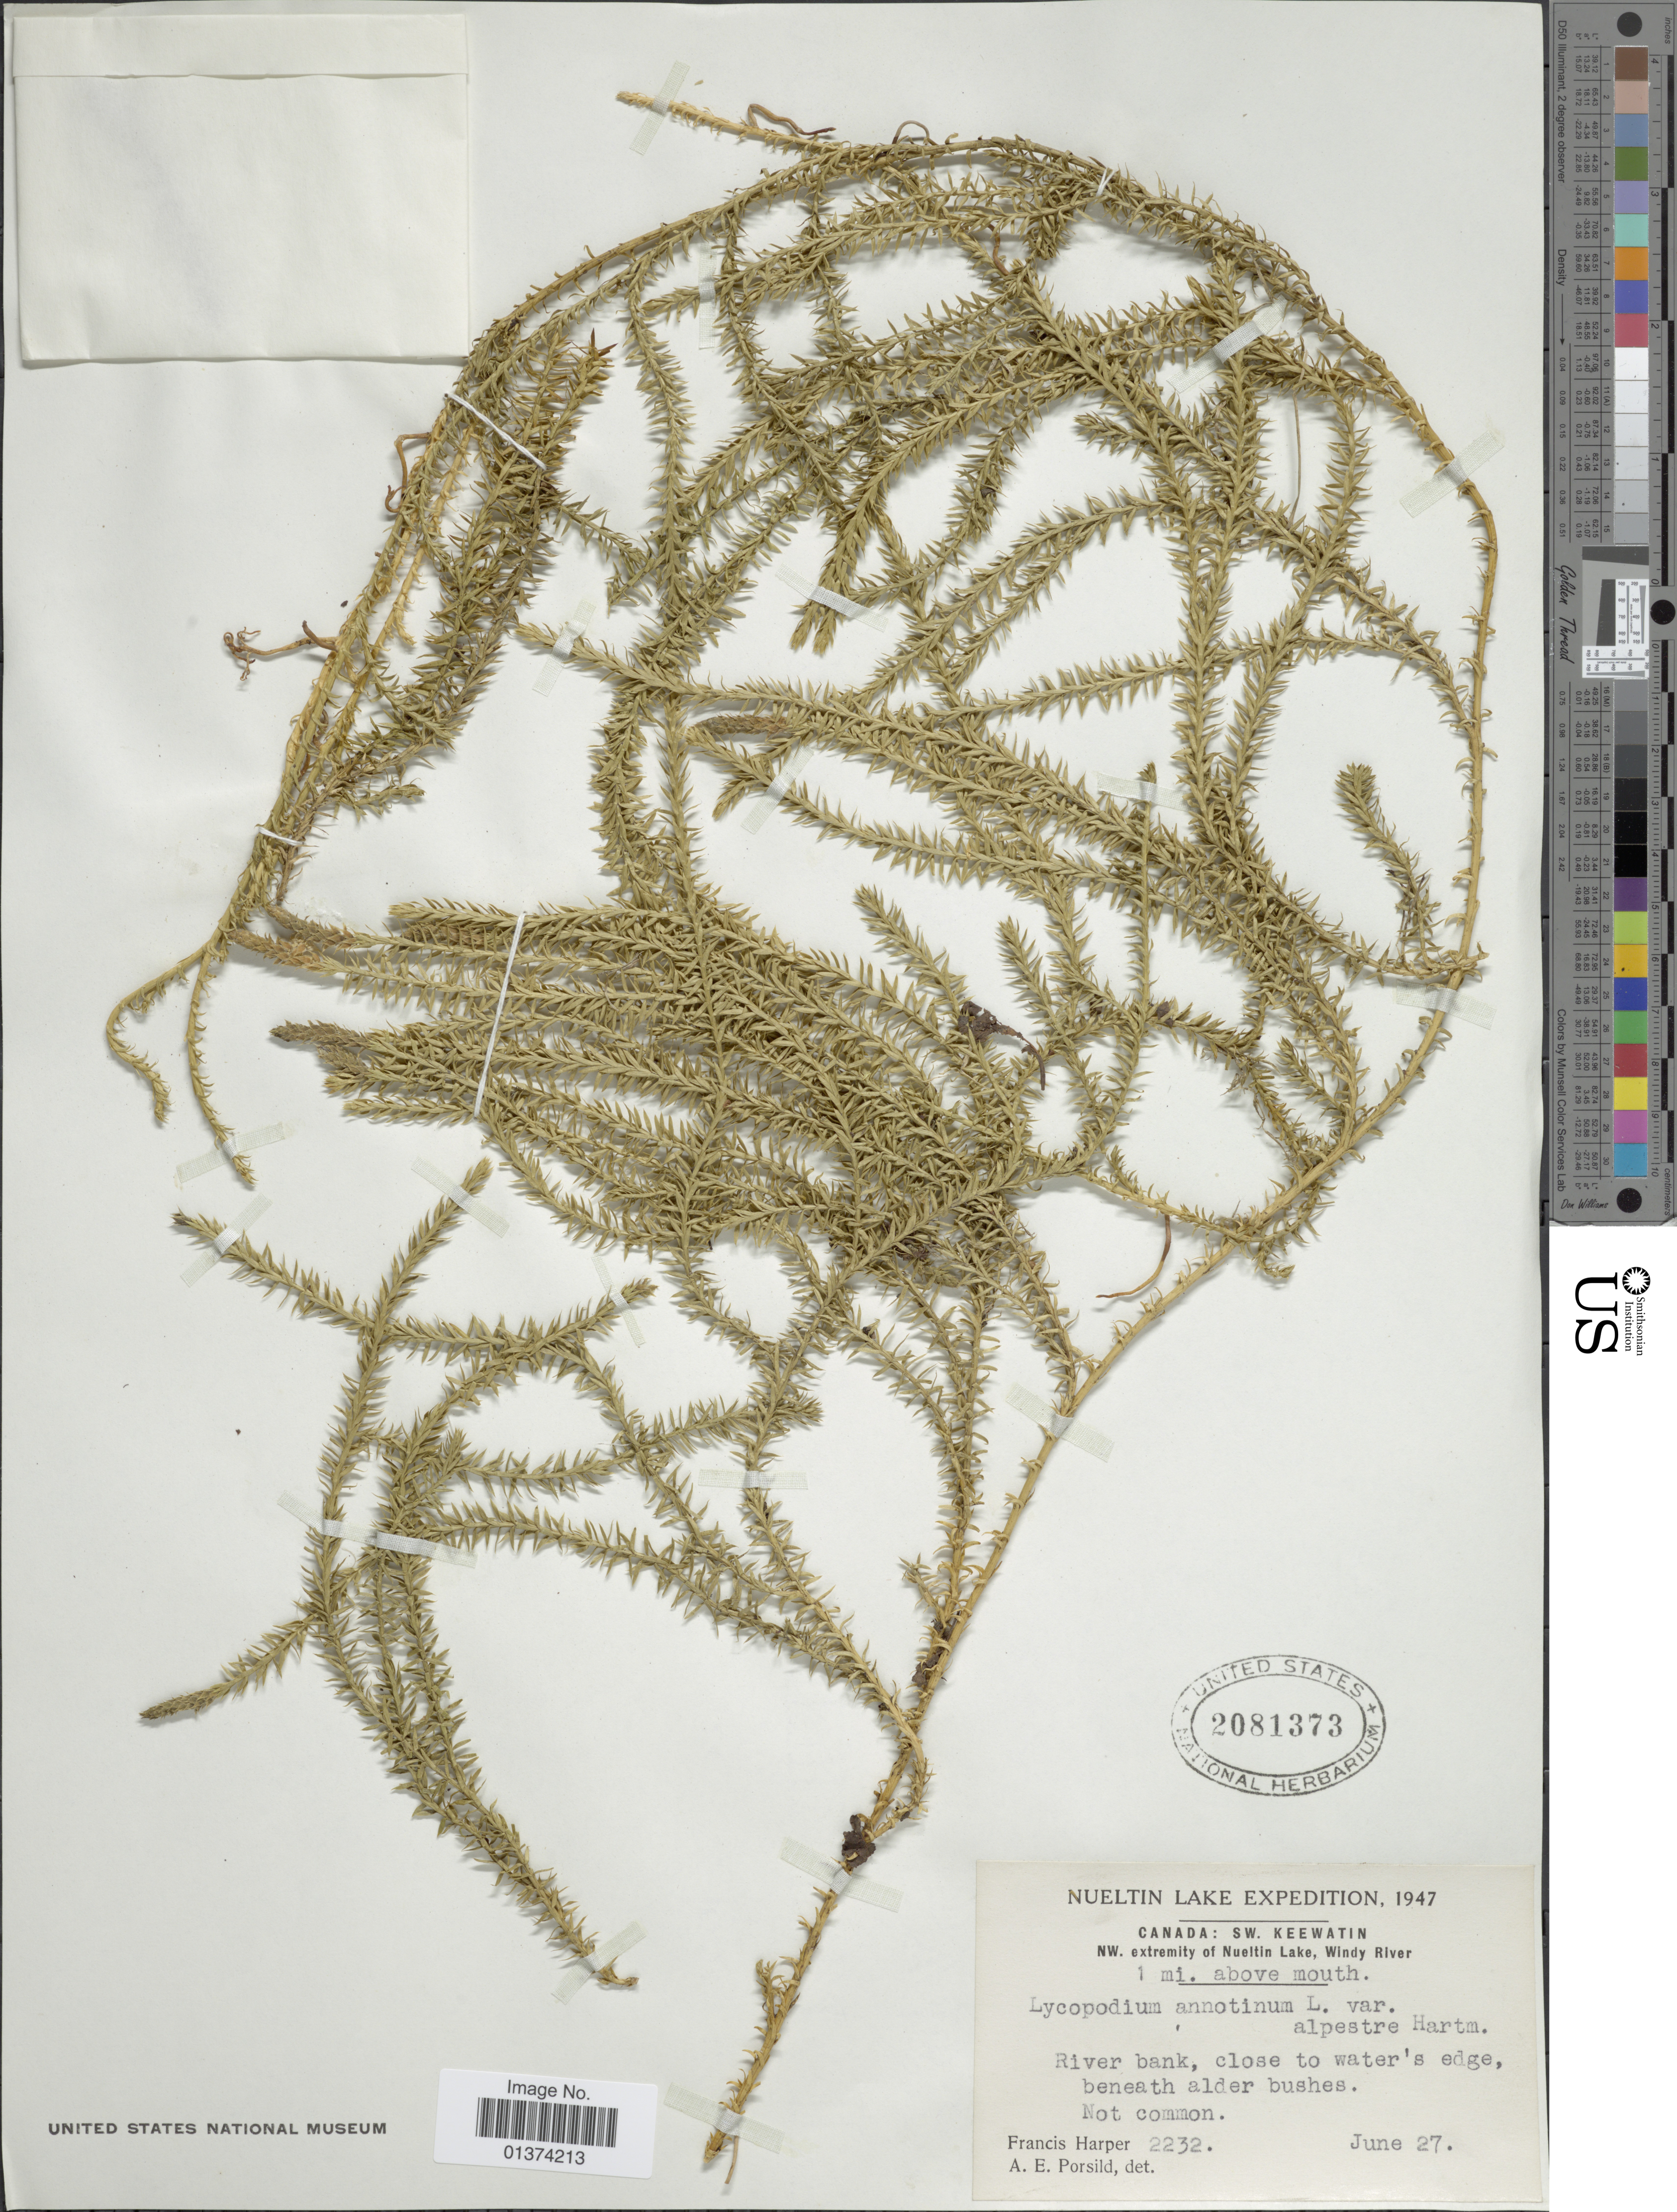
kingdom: Plantae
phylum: Tracheophyta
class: Lycopodiopsida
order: Lycopodiales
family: Lycopodiaceae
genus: Spinulum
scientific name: Spinulum annotinum subsp. annotinum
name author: (L.) A. Haines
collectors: F. Harper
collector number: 2232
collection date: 1947-06-27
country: Canada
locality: SW.Keewatin NW extremity of Nueltin Lake, Windy River, River bank, close to water's edge beneath alder bushes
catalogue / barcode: US 2081373